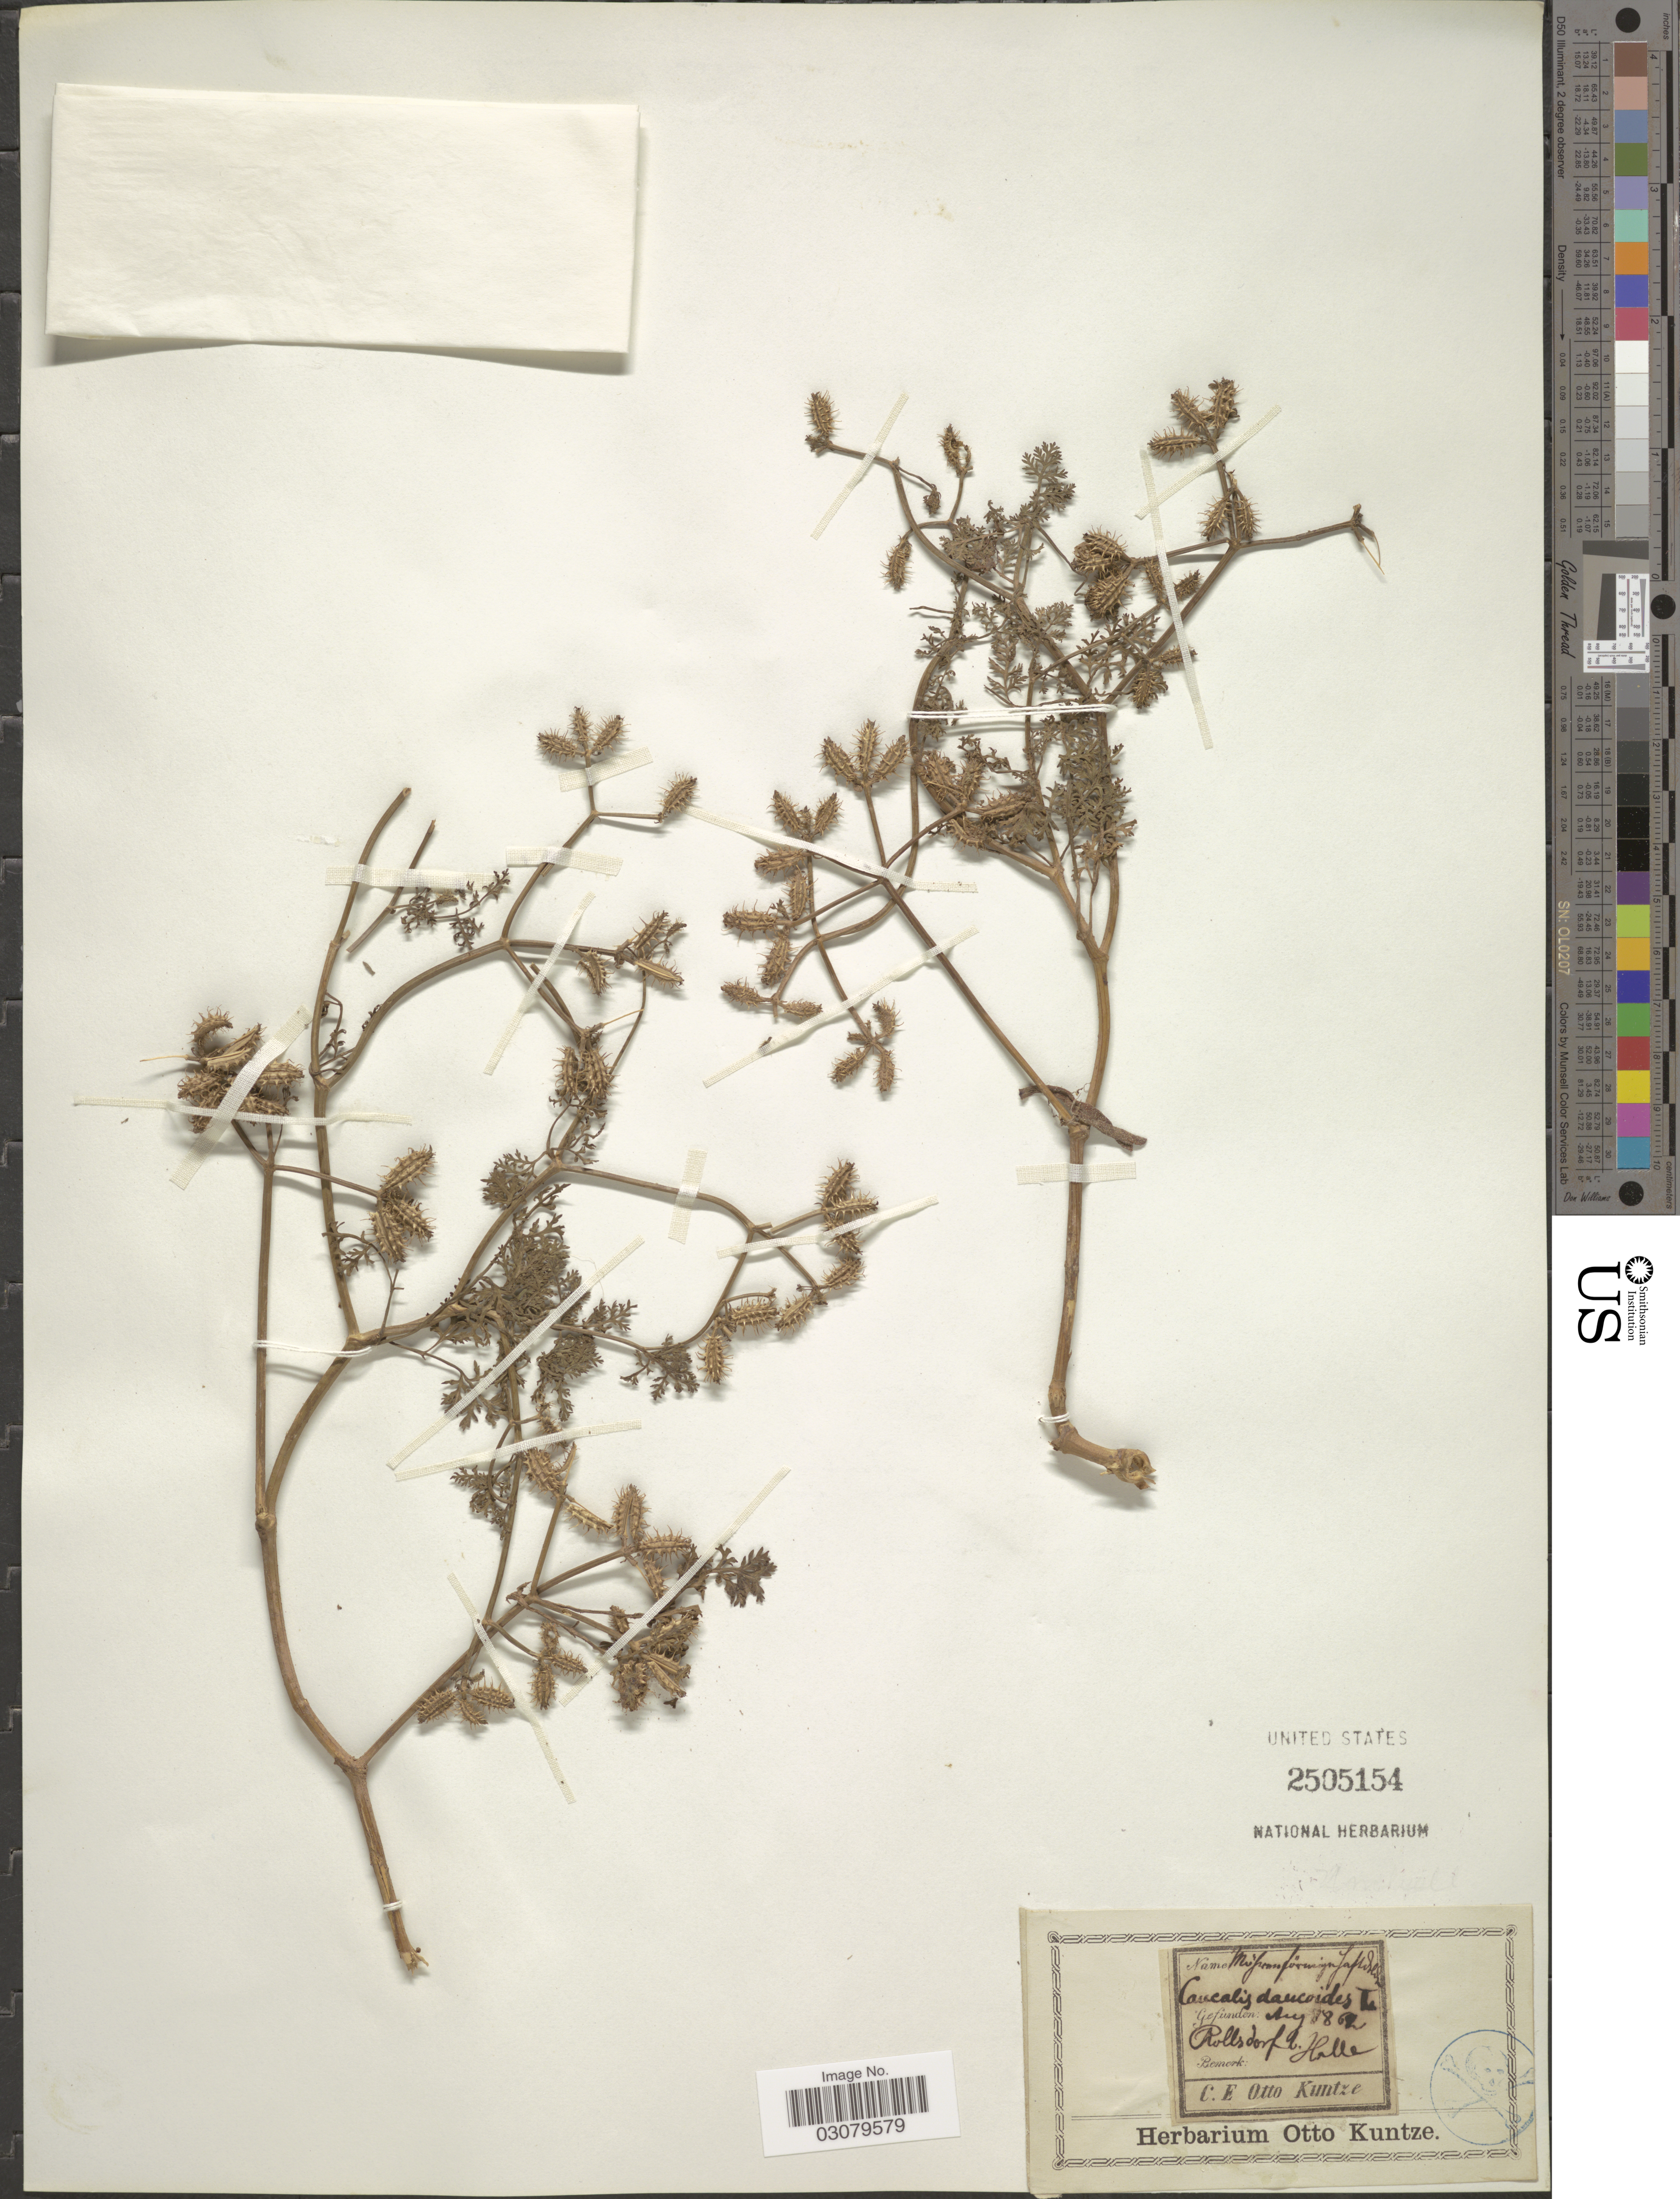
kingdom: Plantae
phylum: Tracheophyta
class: Magnoliopsida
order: Apiales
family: Apiaceae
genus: Caucalis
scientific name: Caucalis daucoides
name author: L.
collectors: C.E.O. Kuntze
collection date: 1862-08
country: Germany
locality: Rollsdorf.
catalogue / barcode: US 2505154